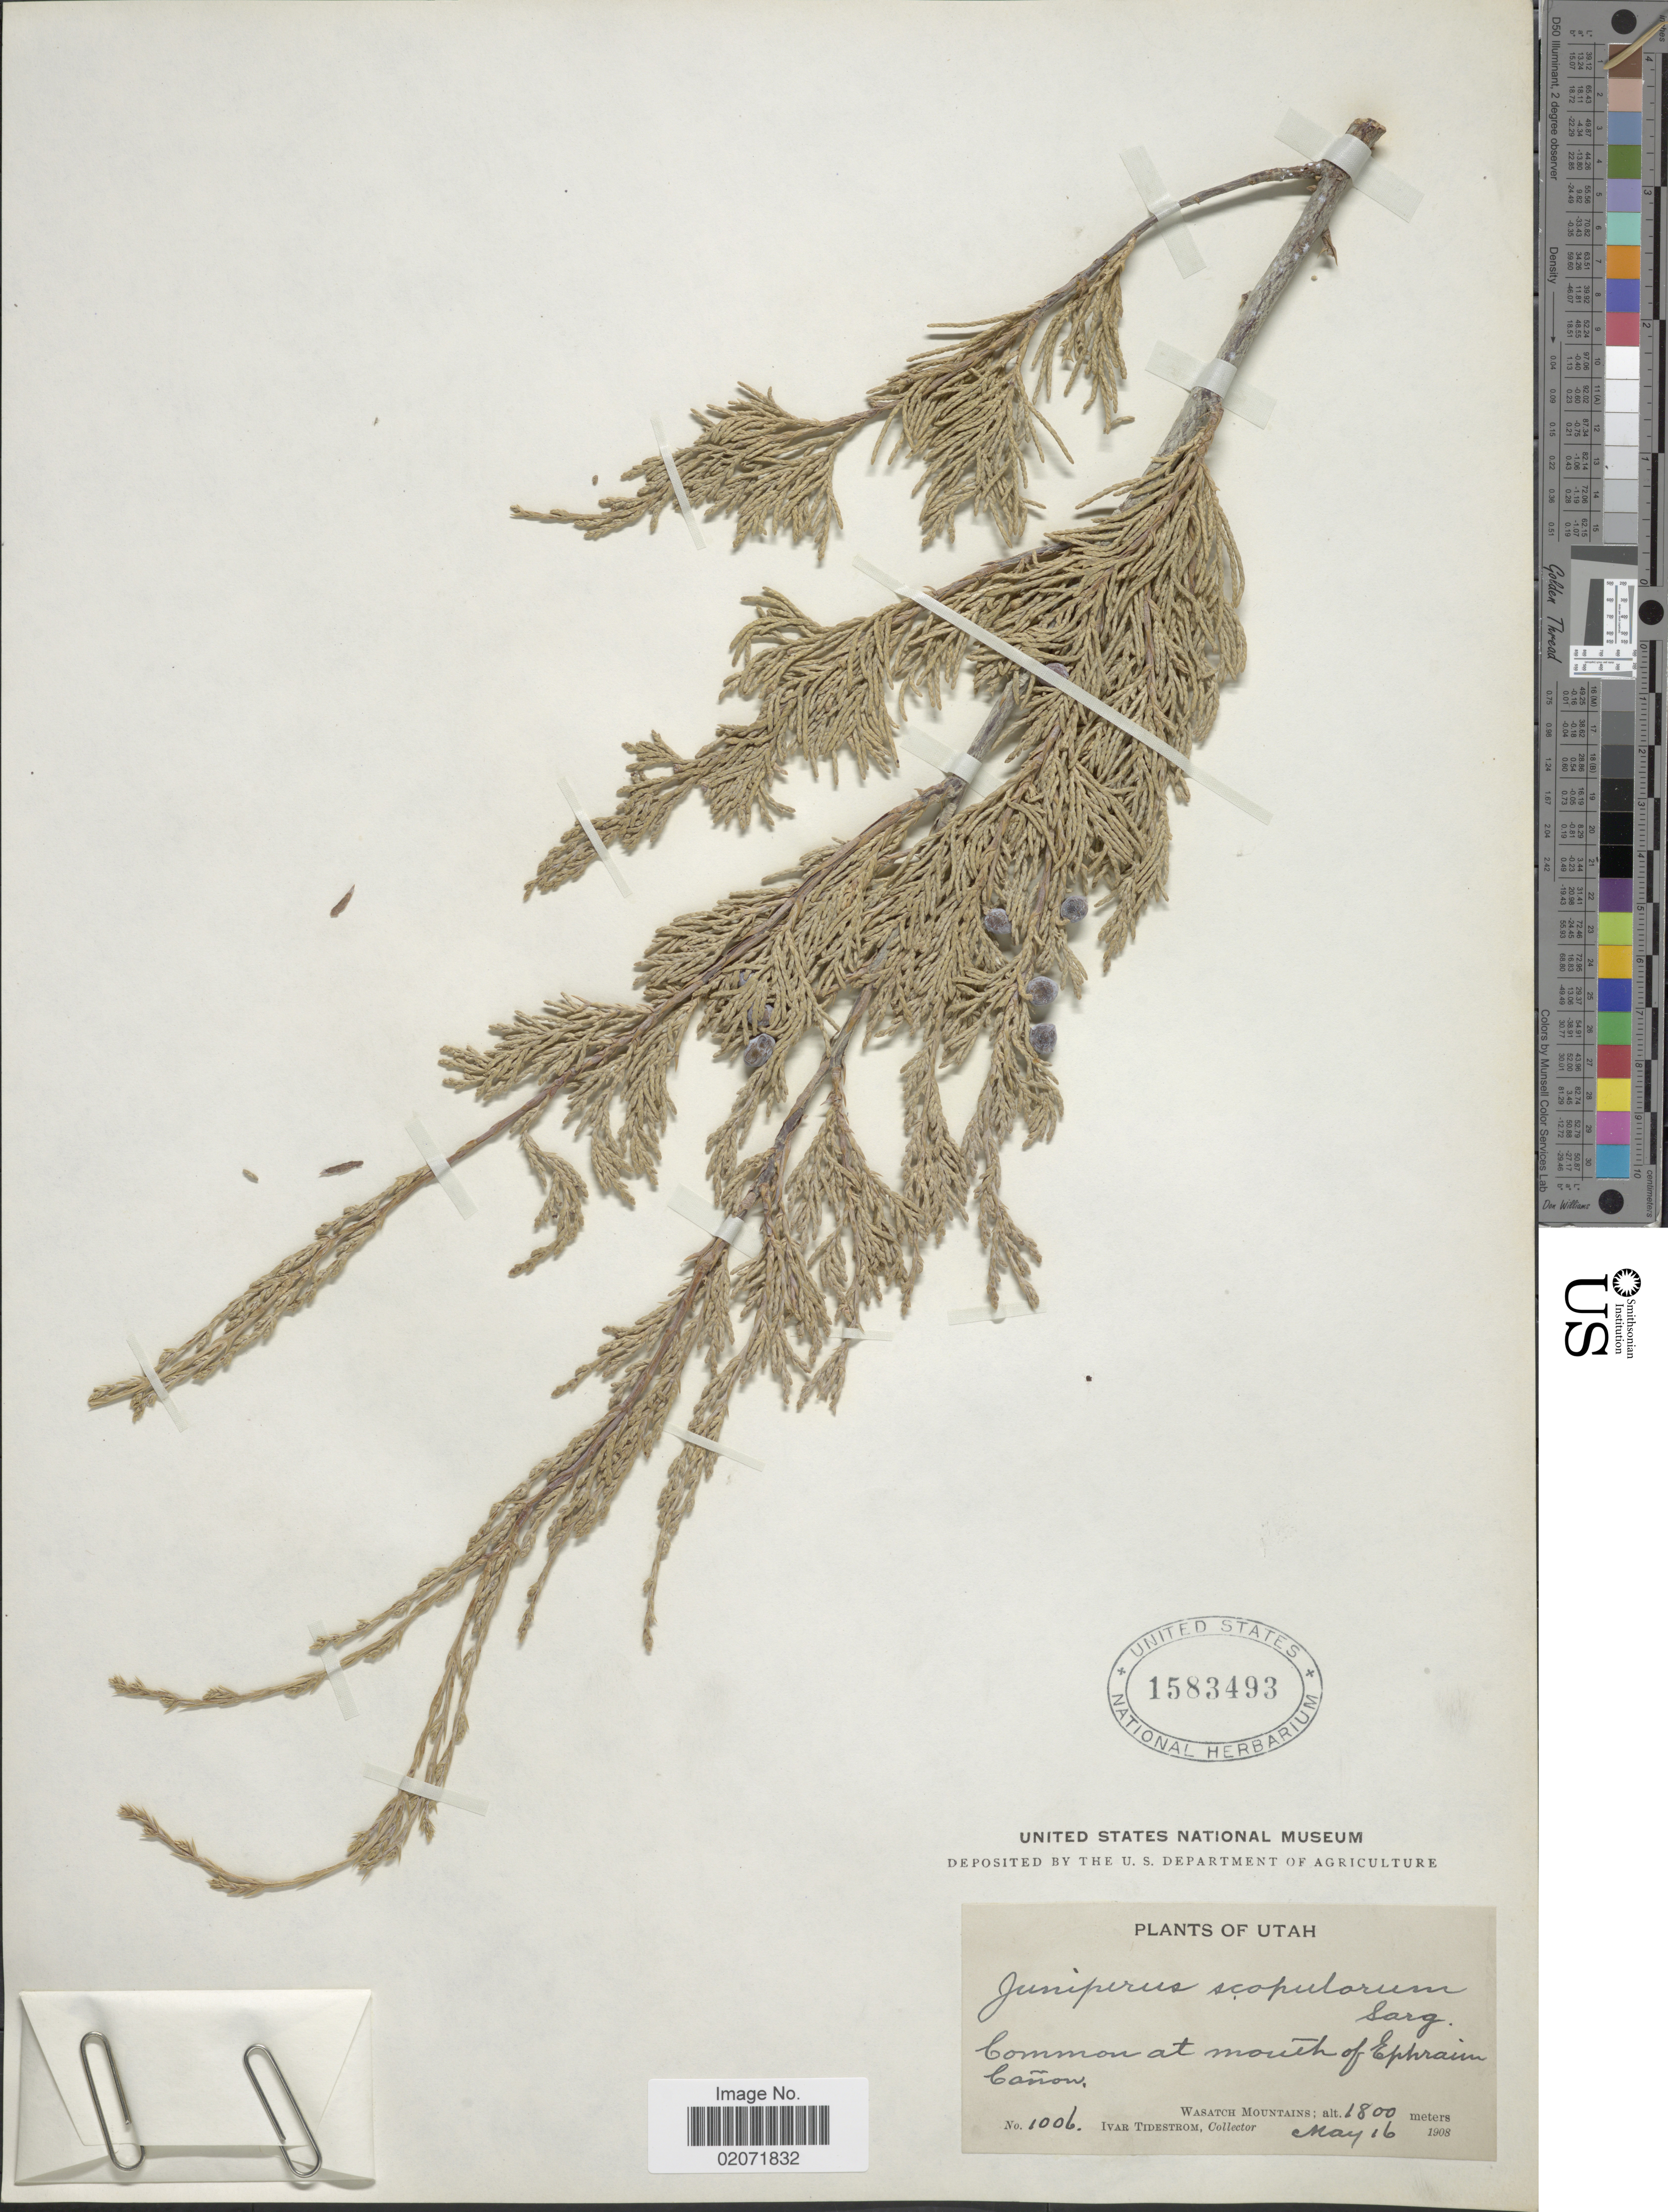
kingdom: Plantae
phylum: Tracheophyta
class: Pinopsida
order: Pinales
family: Cupressaceae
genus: Juniperus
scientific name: Juniperus scopulorum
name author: Sarg.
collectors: I. F. Tidestrom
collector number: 1006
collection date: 1908-05-16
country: United States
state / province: Utah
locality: Common at mouth of Ephraim Cañon, Wasatch Mountains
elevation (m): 1800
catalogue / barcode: US 1583493